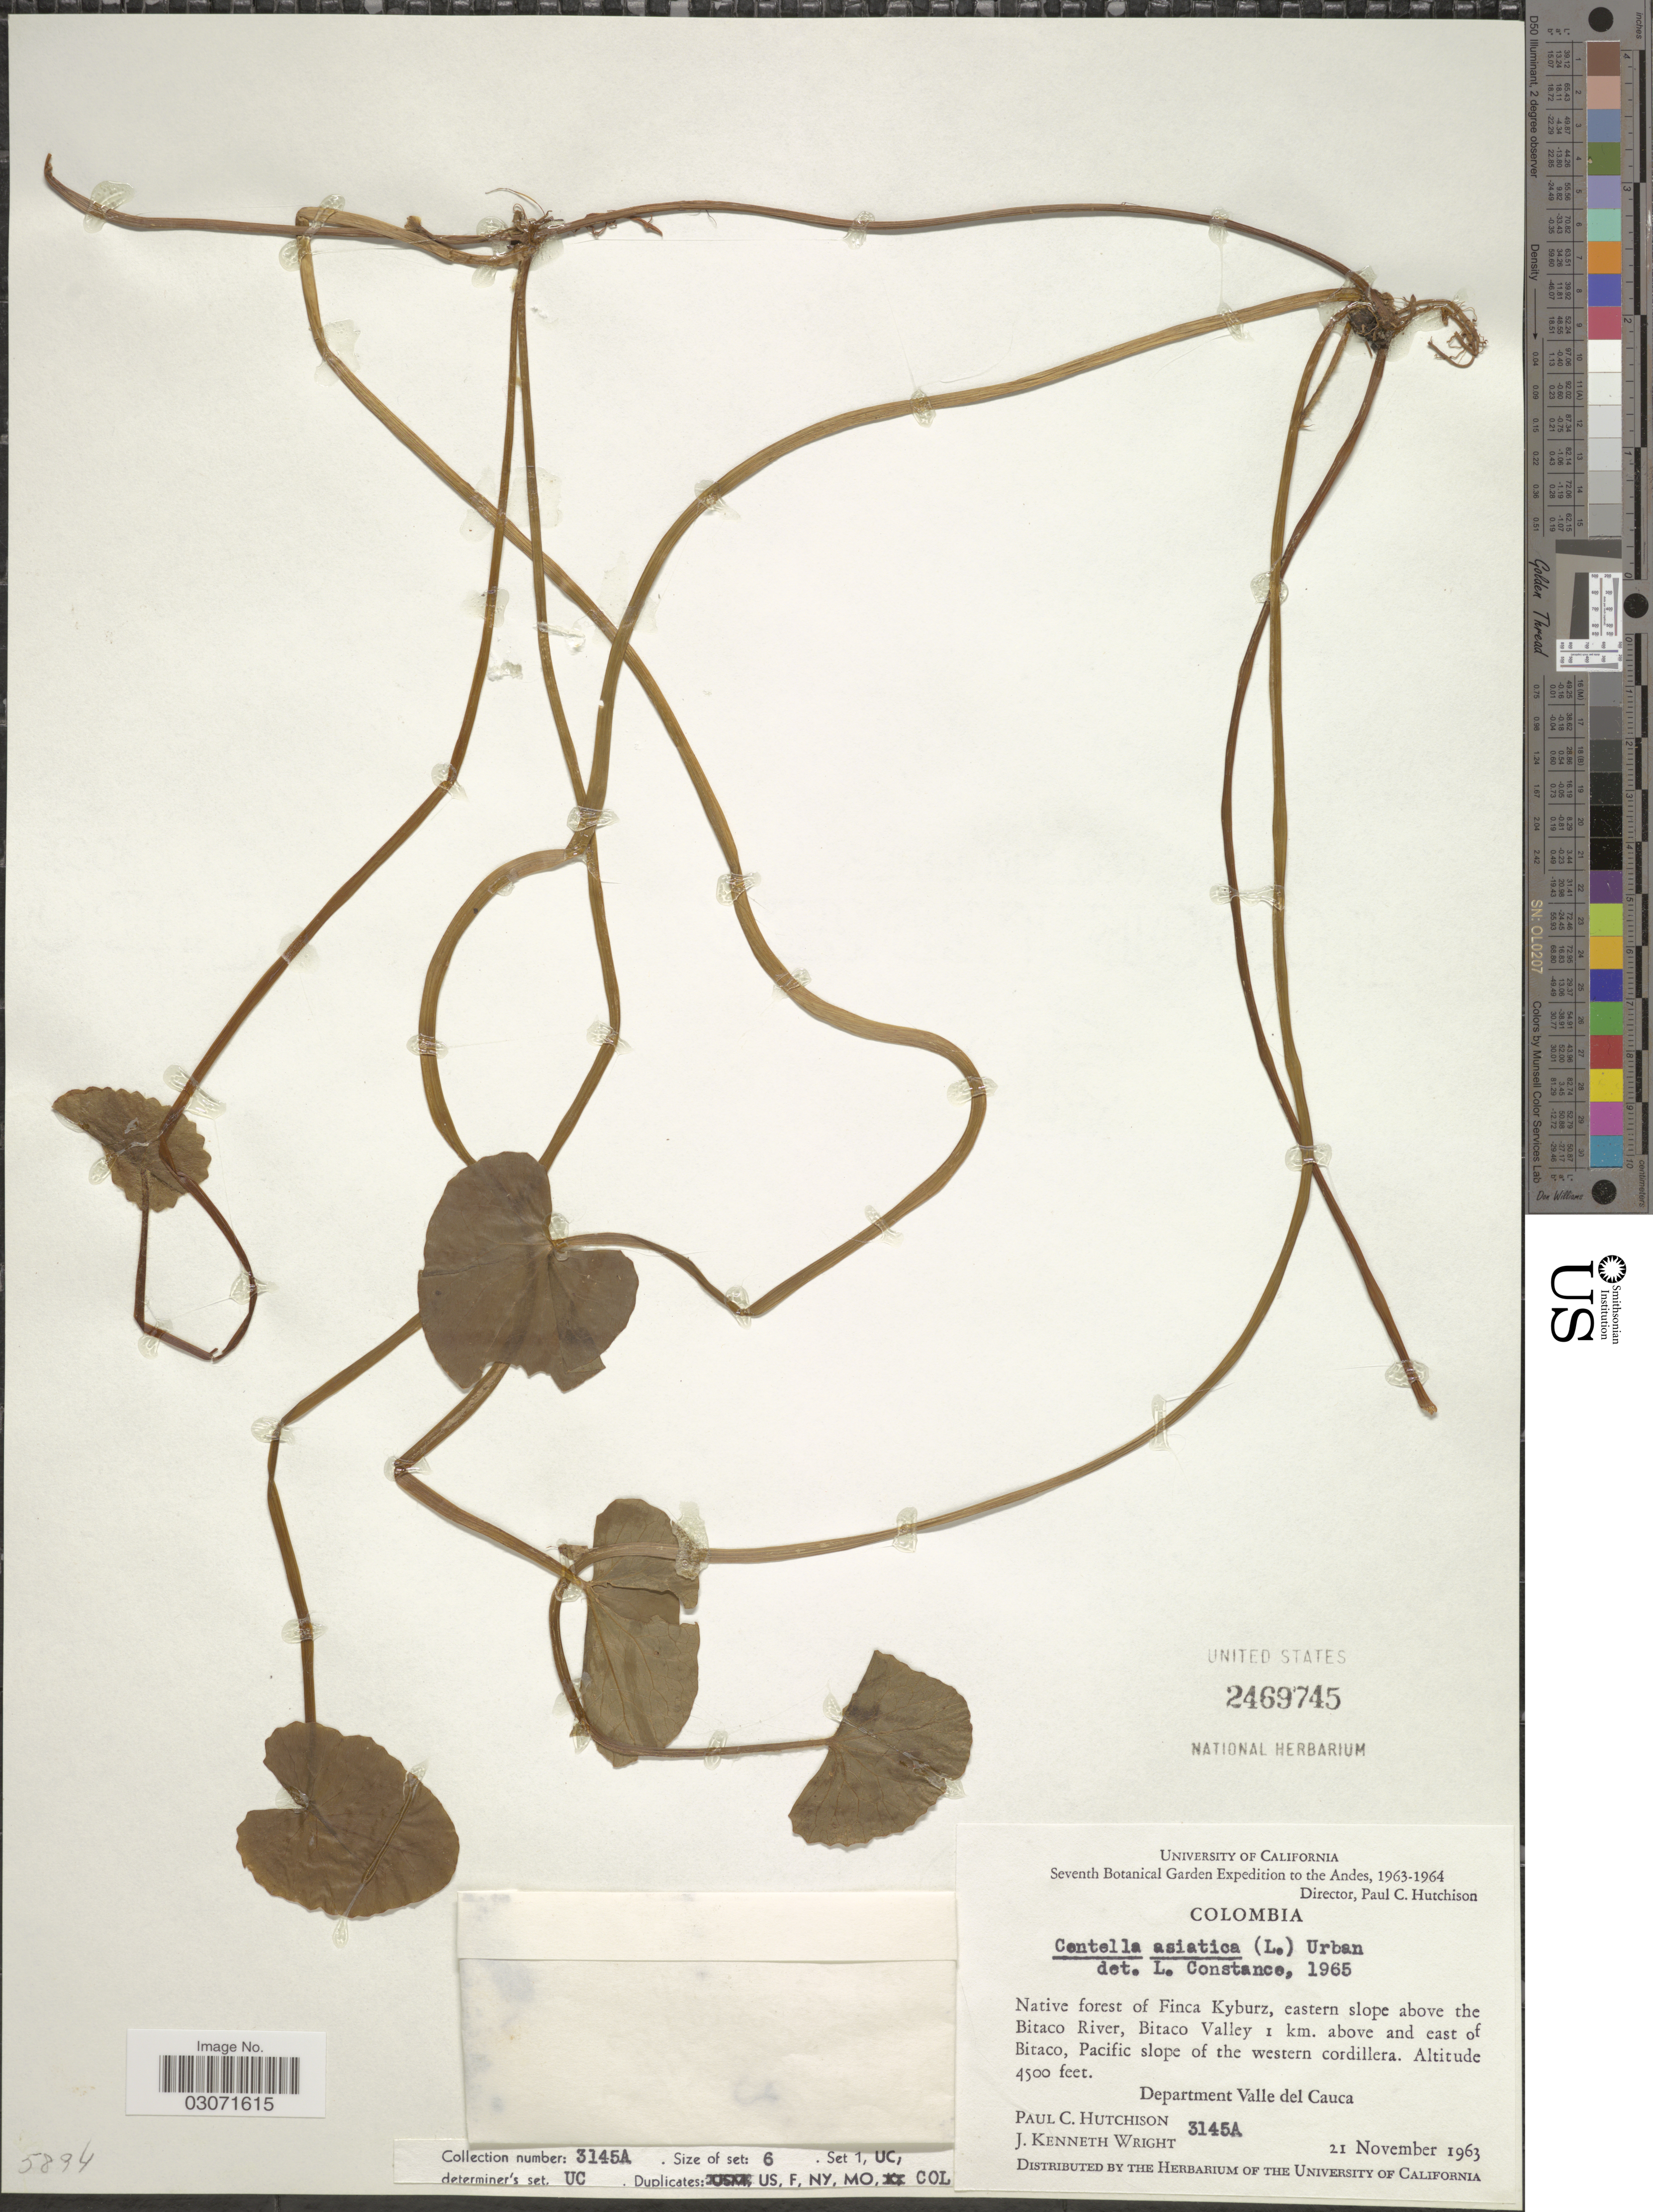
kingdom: Plantae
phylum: Tracheophyta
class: Magnoliopsida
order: Apiales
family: Apiaceae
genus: Centella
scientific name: Centella erecta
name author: (L. f.) Fernald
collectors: P. C. Hutchison & J. K. Wright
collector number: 3145A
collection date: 1963-11-21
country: Colombia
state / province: Valle del Cauca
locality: Andes. Native forest of Finca KKyburz, eastern slope above the Bitaco River, Bitaco Valley 1 km. above and east of Bitaco, Pacific slope of the western cordillera. Department Valle del Cauca.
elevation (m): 1372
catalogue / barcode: US 2469745